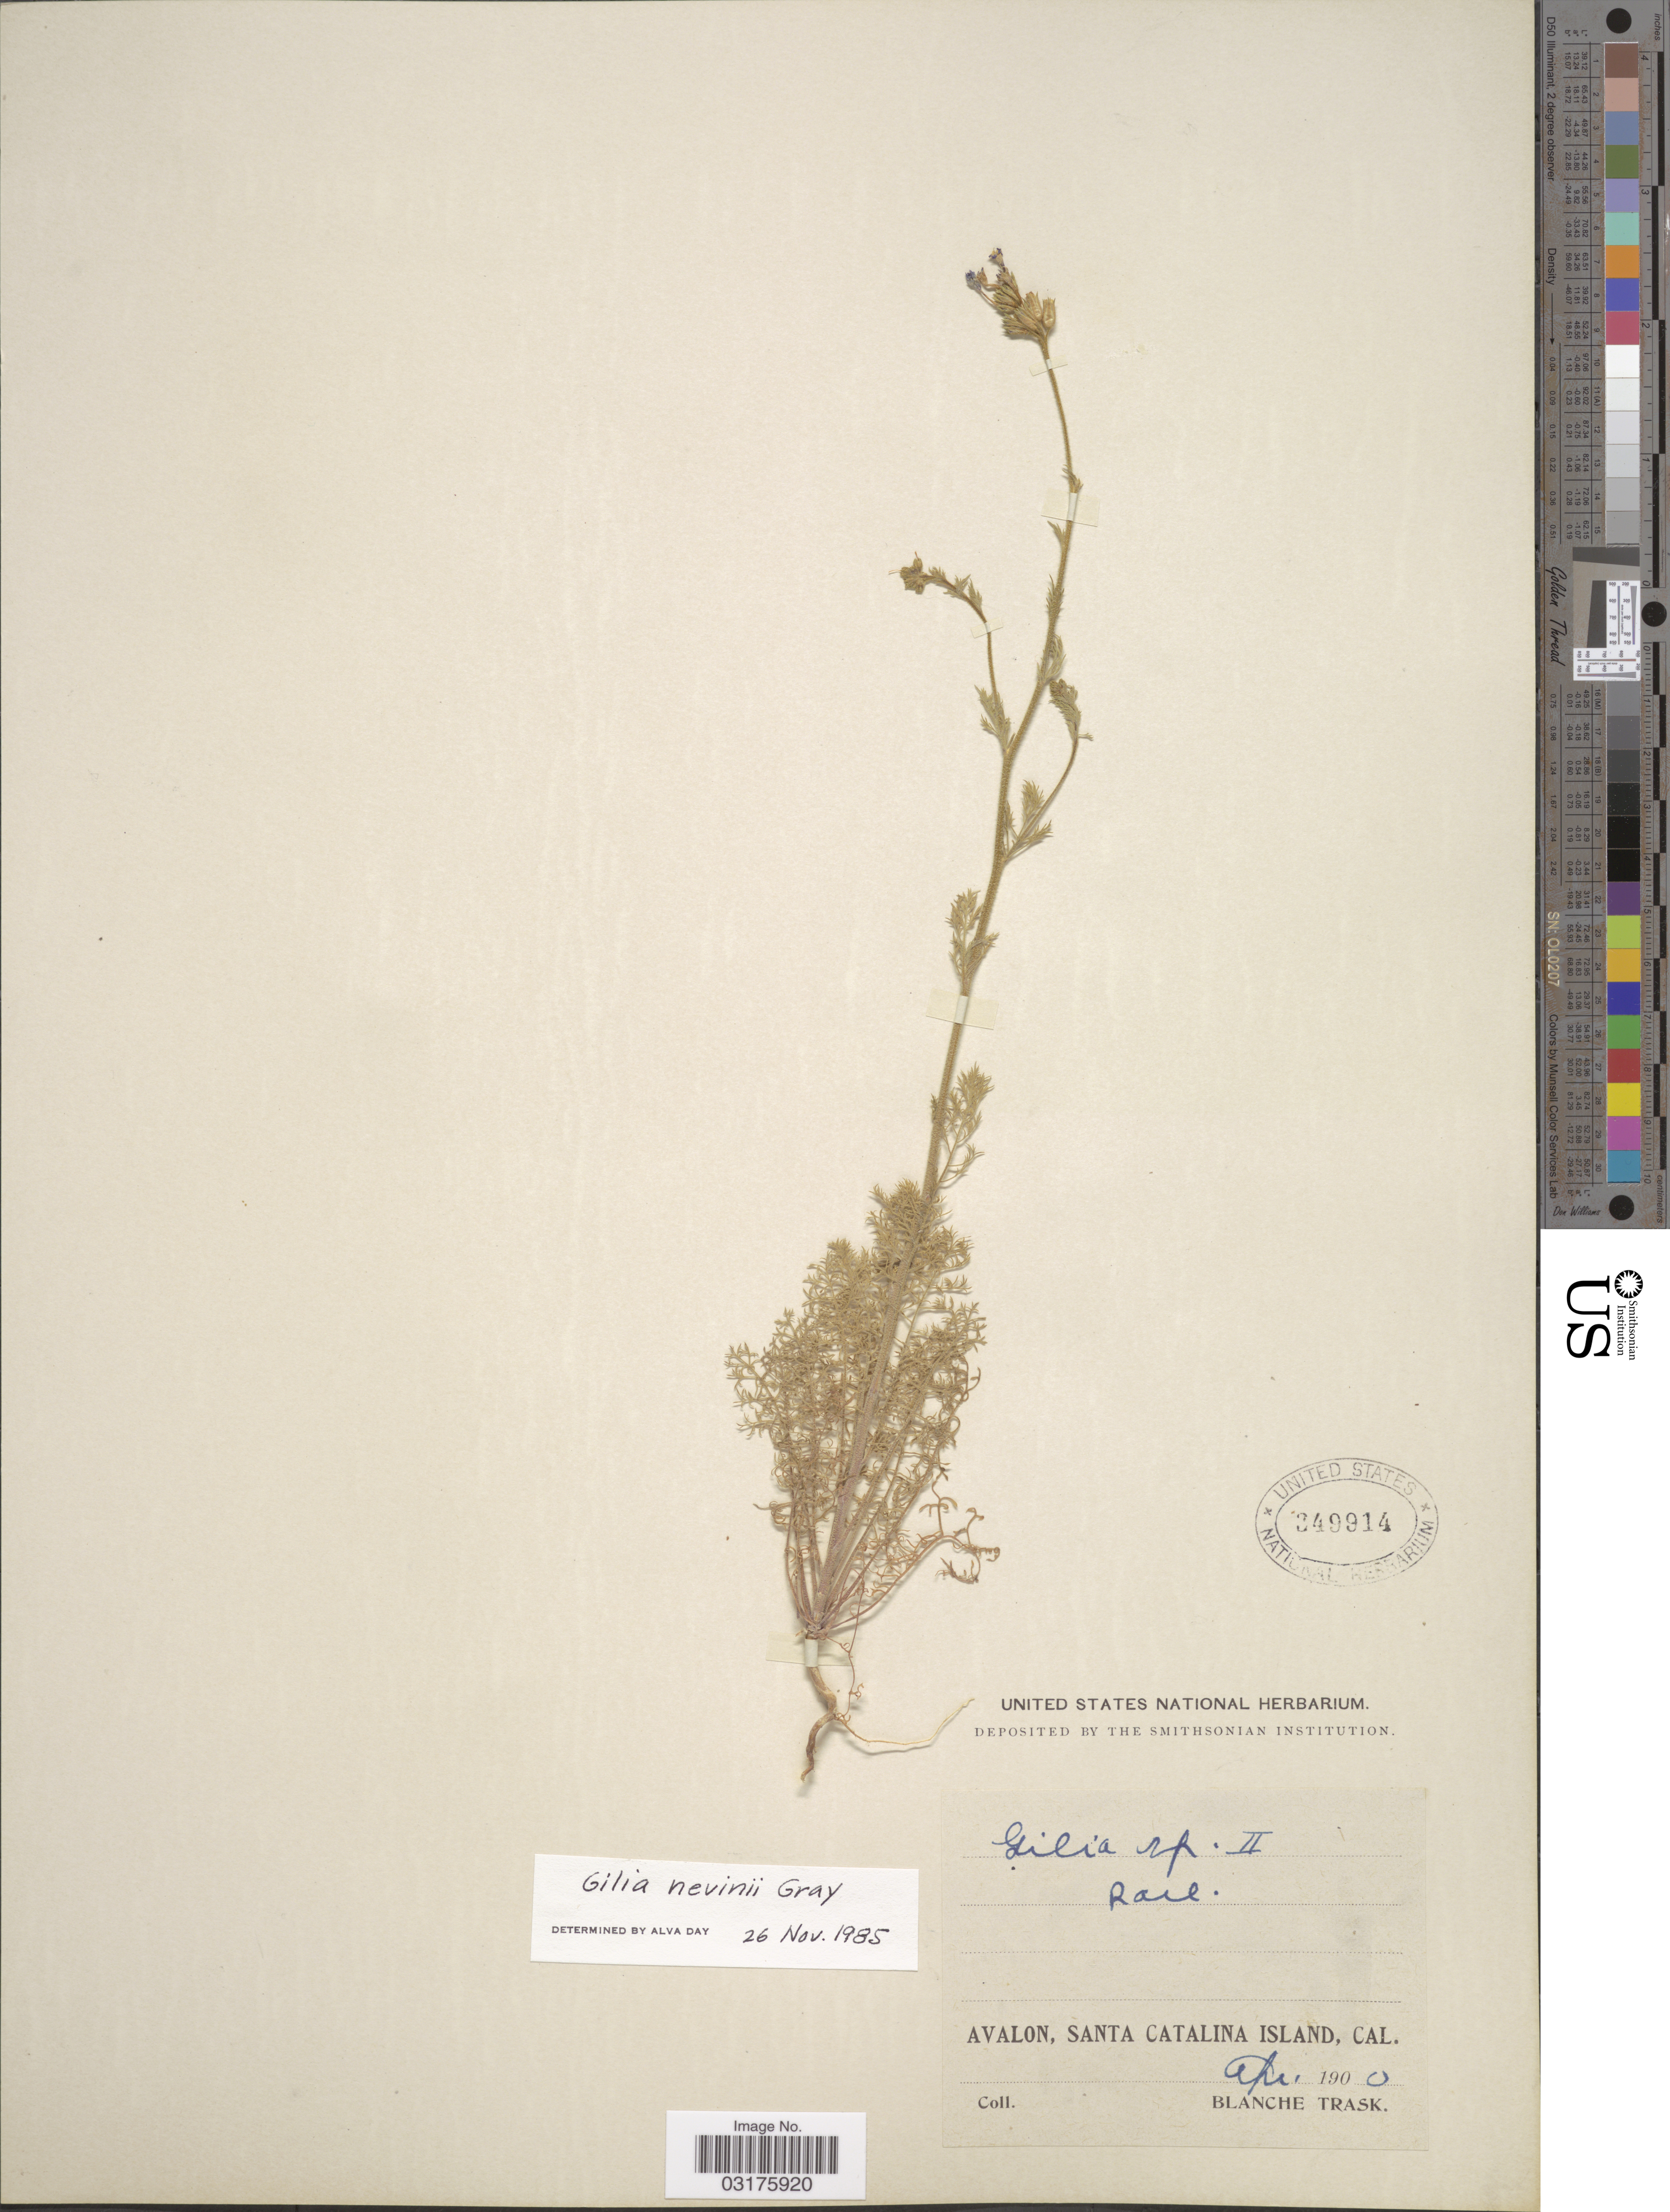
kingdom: Plantae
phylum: Tracheophyta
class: Magnoliopsida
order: Ericales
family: Polemoniaceae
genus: Gilia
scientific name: Gilia nevinii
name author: A. Gray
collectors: B. Trask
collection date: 1900-04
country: United States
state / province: California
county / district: Los Angeles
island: Santa Catalina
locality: Avalon, Santa Catalina Island.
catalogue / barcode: US 349914